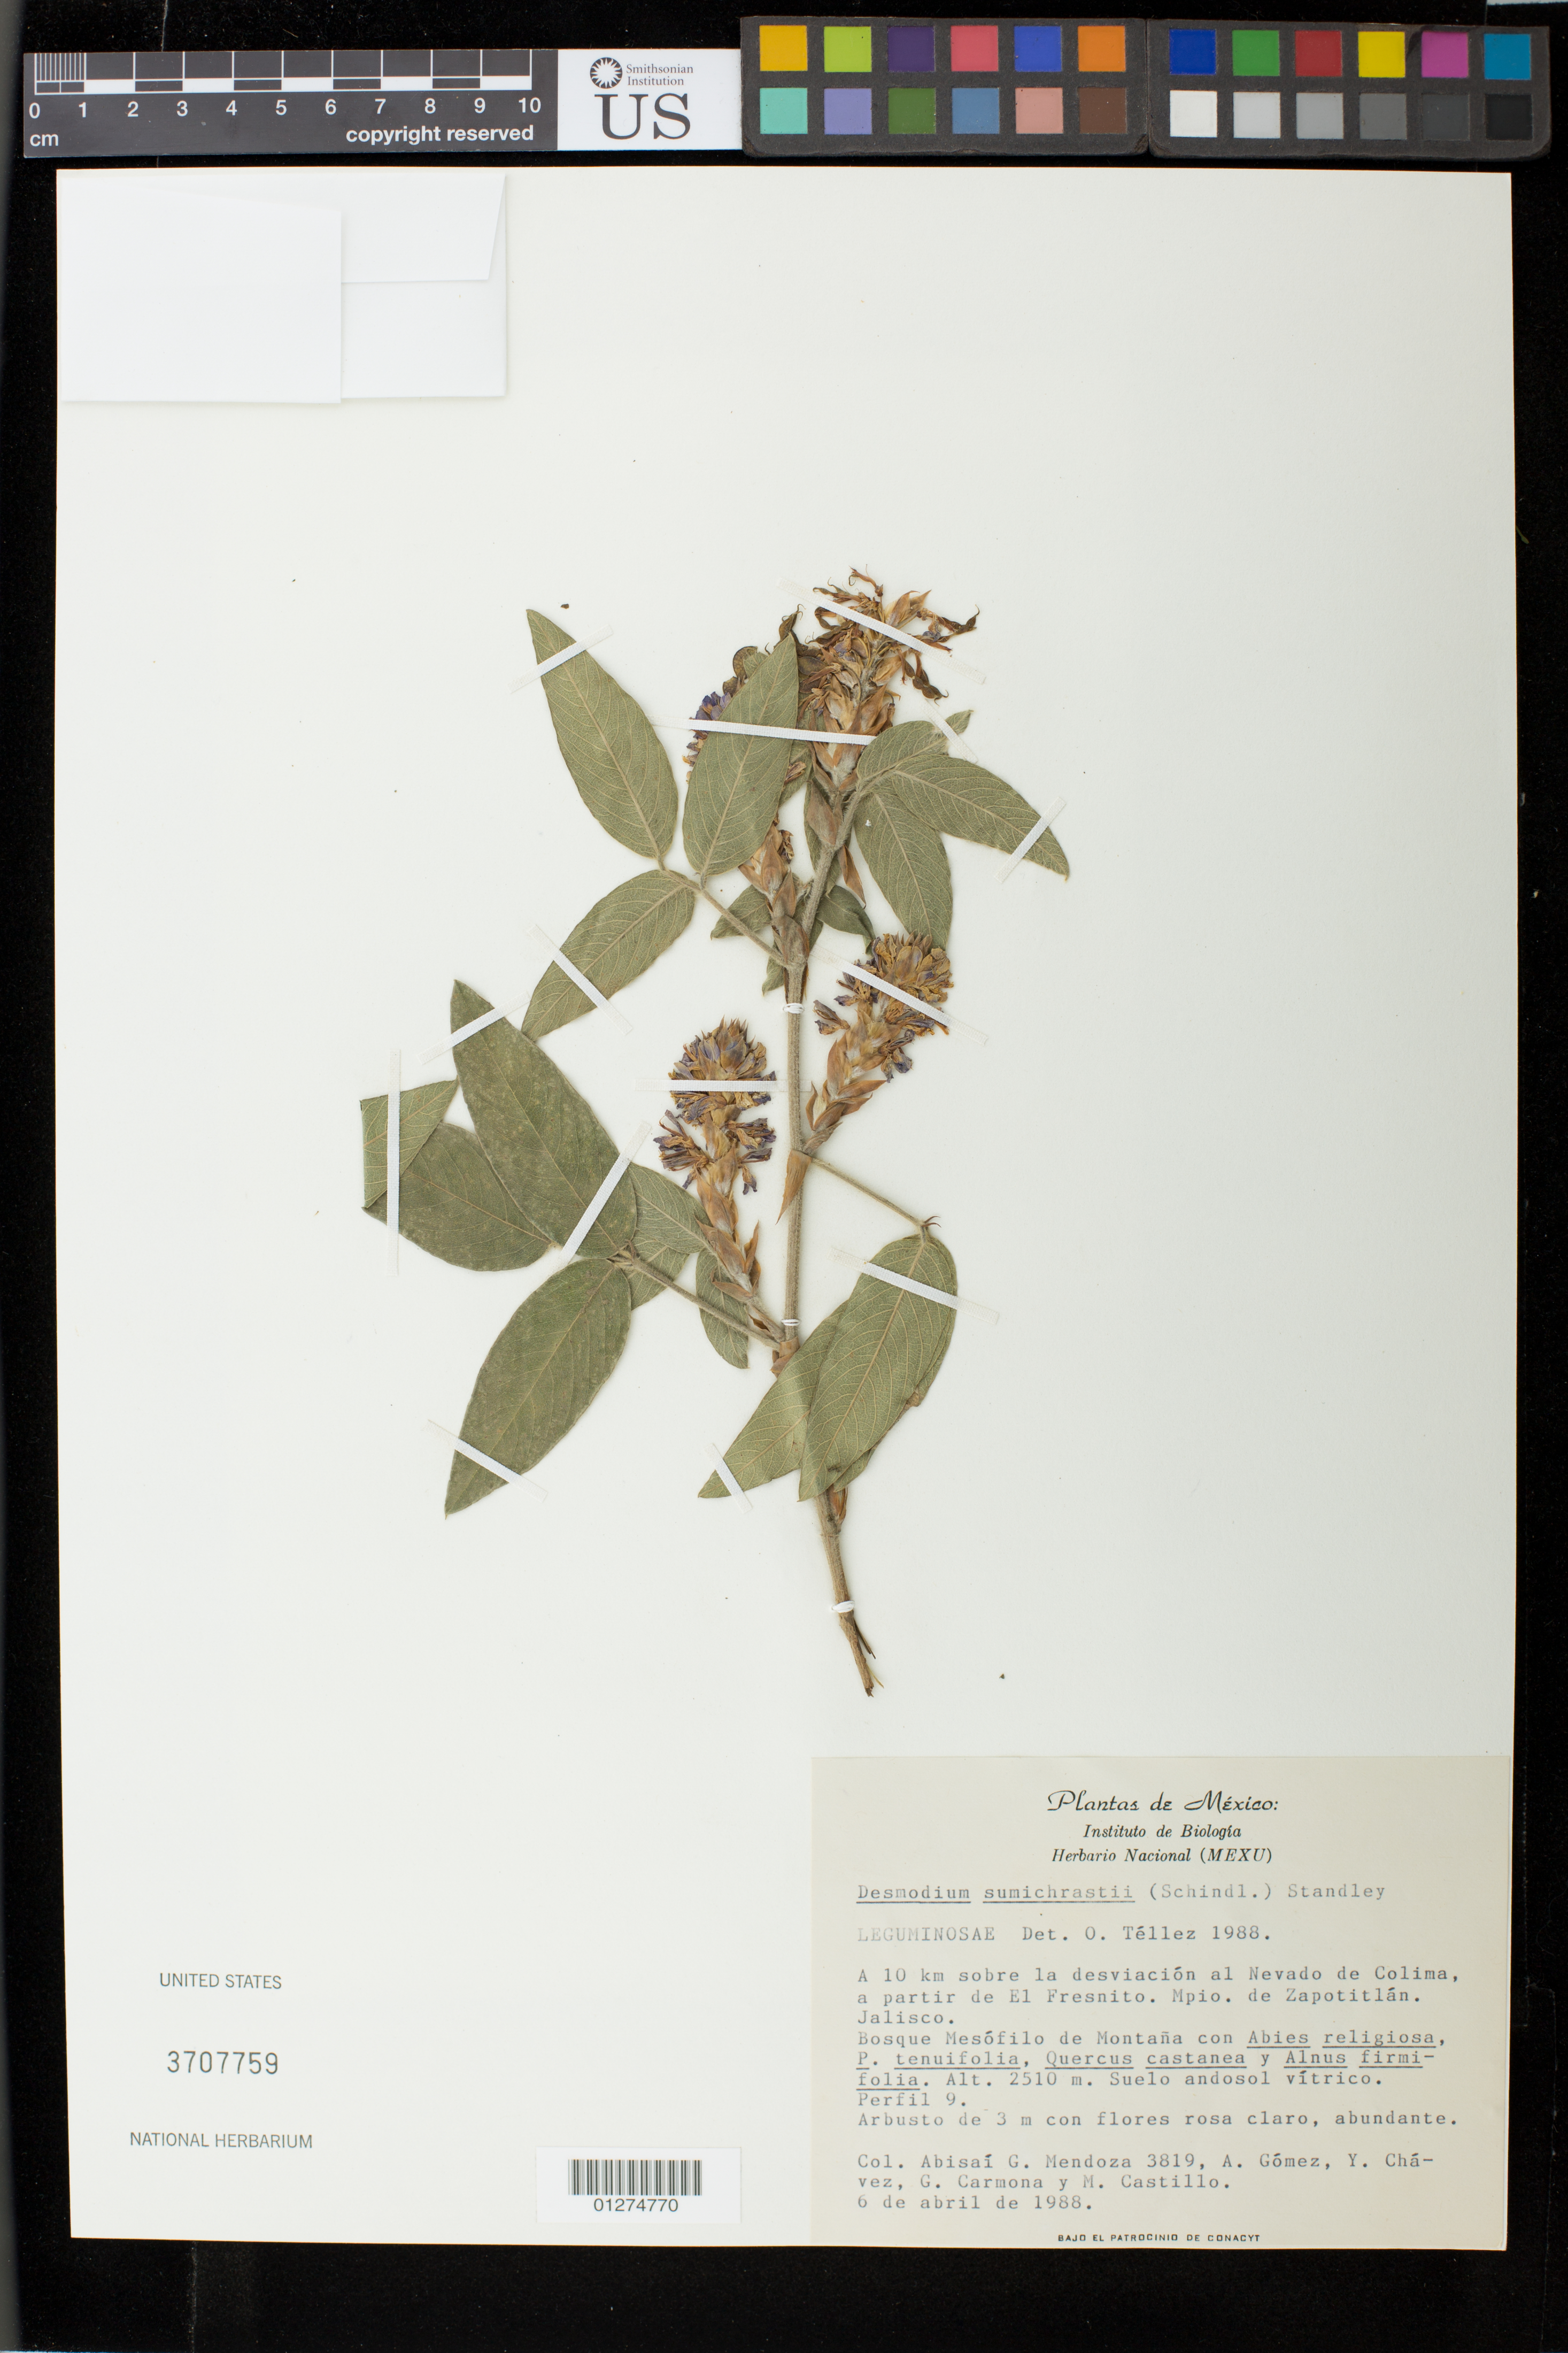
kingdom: Plantae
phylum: Tracheophyta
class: Magnoliopsida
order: Fabales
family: Fabaceae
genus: Desmodium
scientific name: Desmodium sumichrastii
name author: (Schindl.) Schindl.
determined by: Tellez, O.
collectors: A. García-Mendoza, A. Gómez, Y. Chávez, G. Carmona & M. Castillo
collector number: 3819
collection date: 1988-04-06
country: Mexico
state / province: Jalisco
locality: A 10 km sobre la desviacion al nevado de Colima, a partir de El Fresnito. Mpio. de Zapotitlan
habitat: bosque mesofilo de montana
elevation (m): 2510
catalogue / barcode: US 3707759